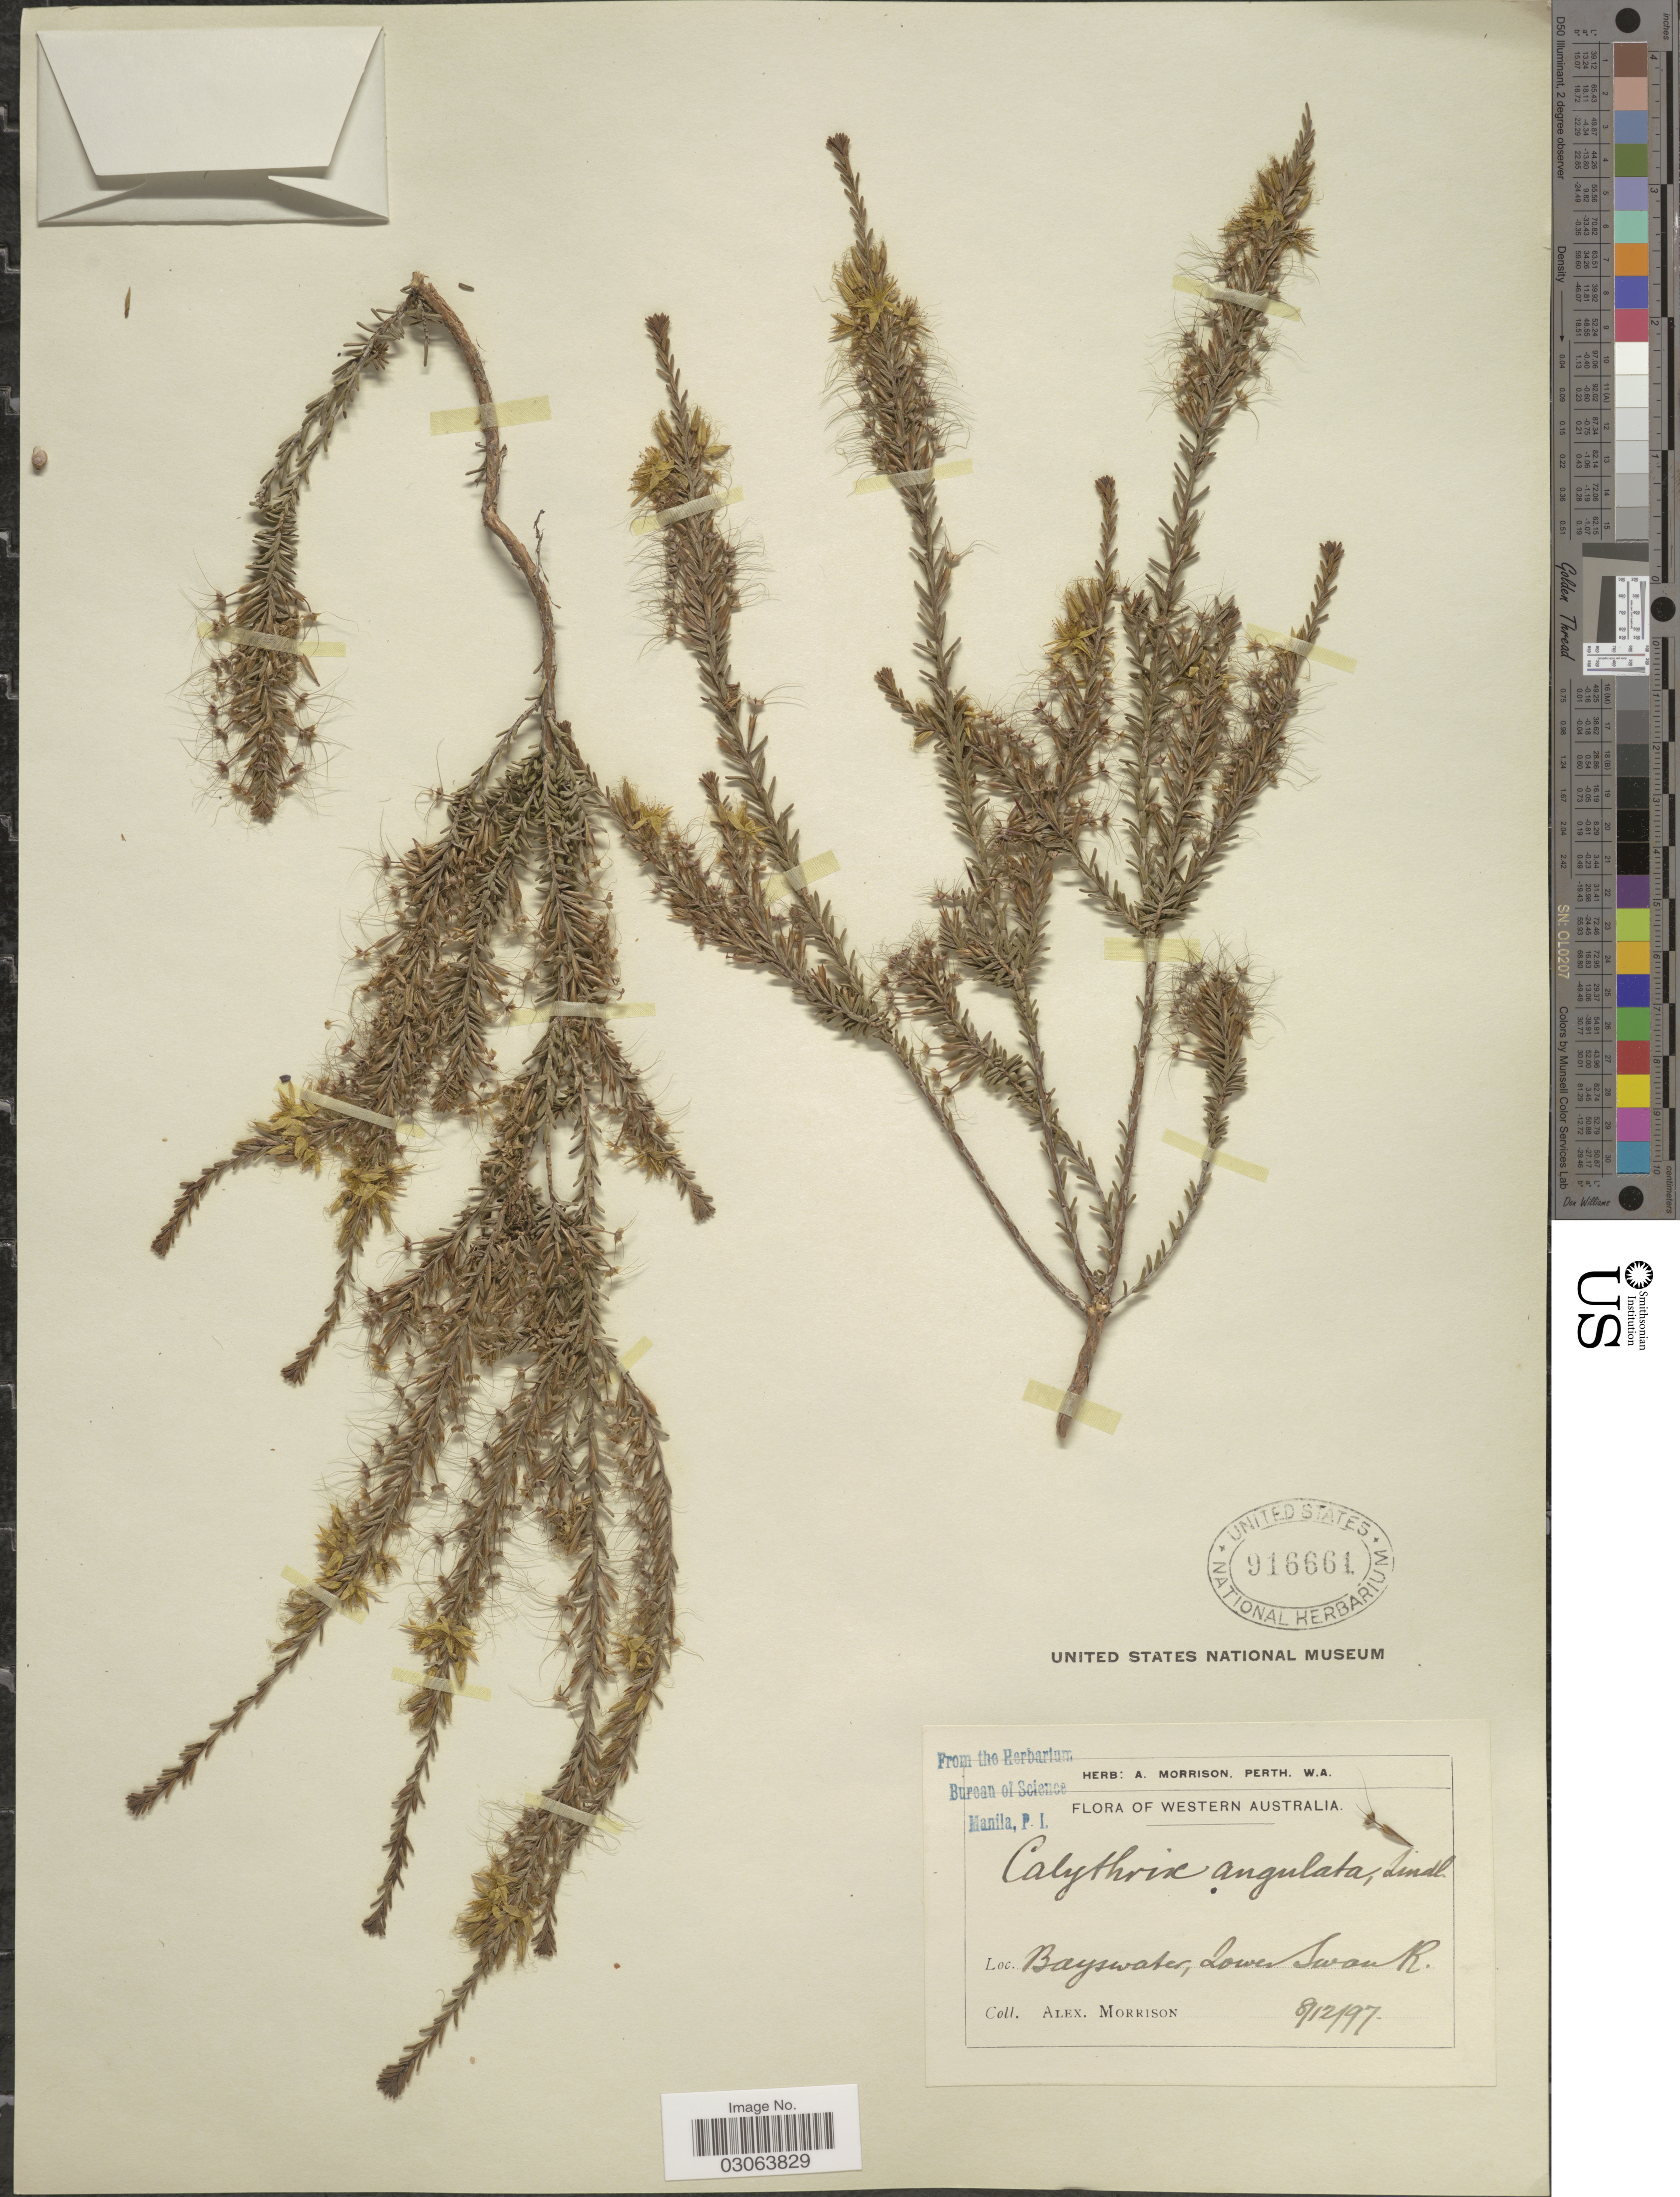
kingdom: Plantae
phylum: Tracheophyta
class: Magnoliopsida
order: Myrtales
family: Myrtaceae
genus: Calytrix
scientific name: Calytrix angulata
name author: Lindl.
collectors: A. Morrison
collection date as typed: Transcribed d/m/y: 8/12/97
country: Australia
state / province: Western Australia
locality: Bayswater, Lower Swan R.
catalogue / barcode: US 916661